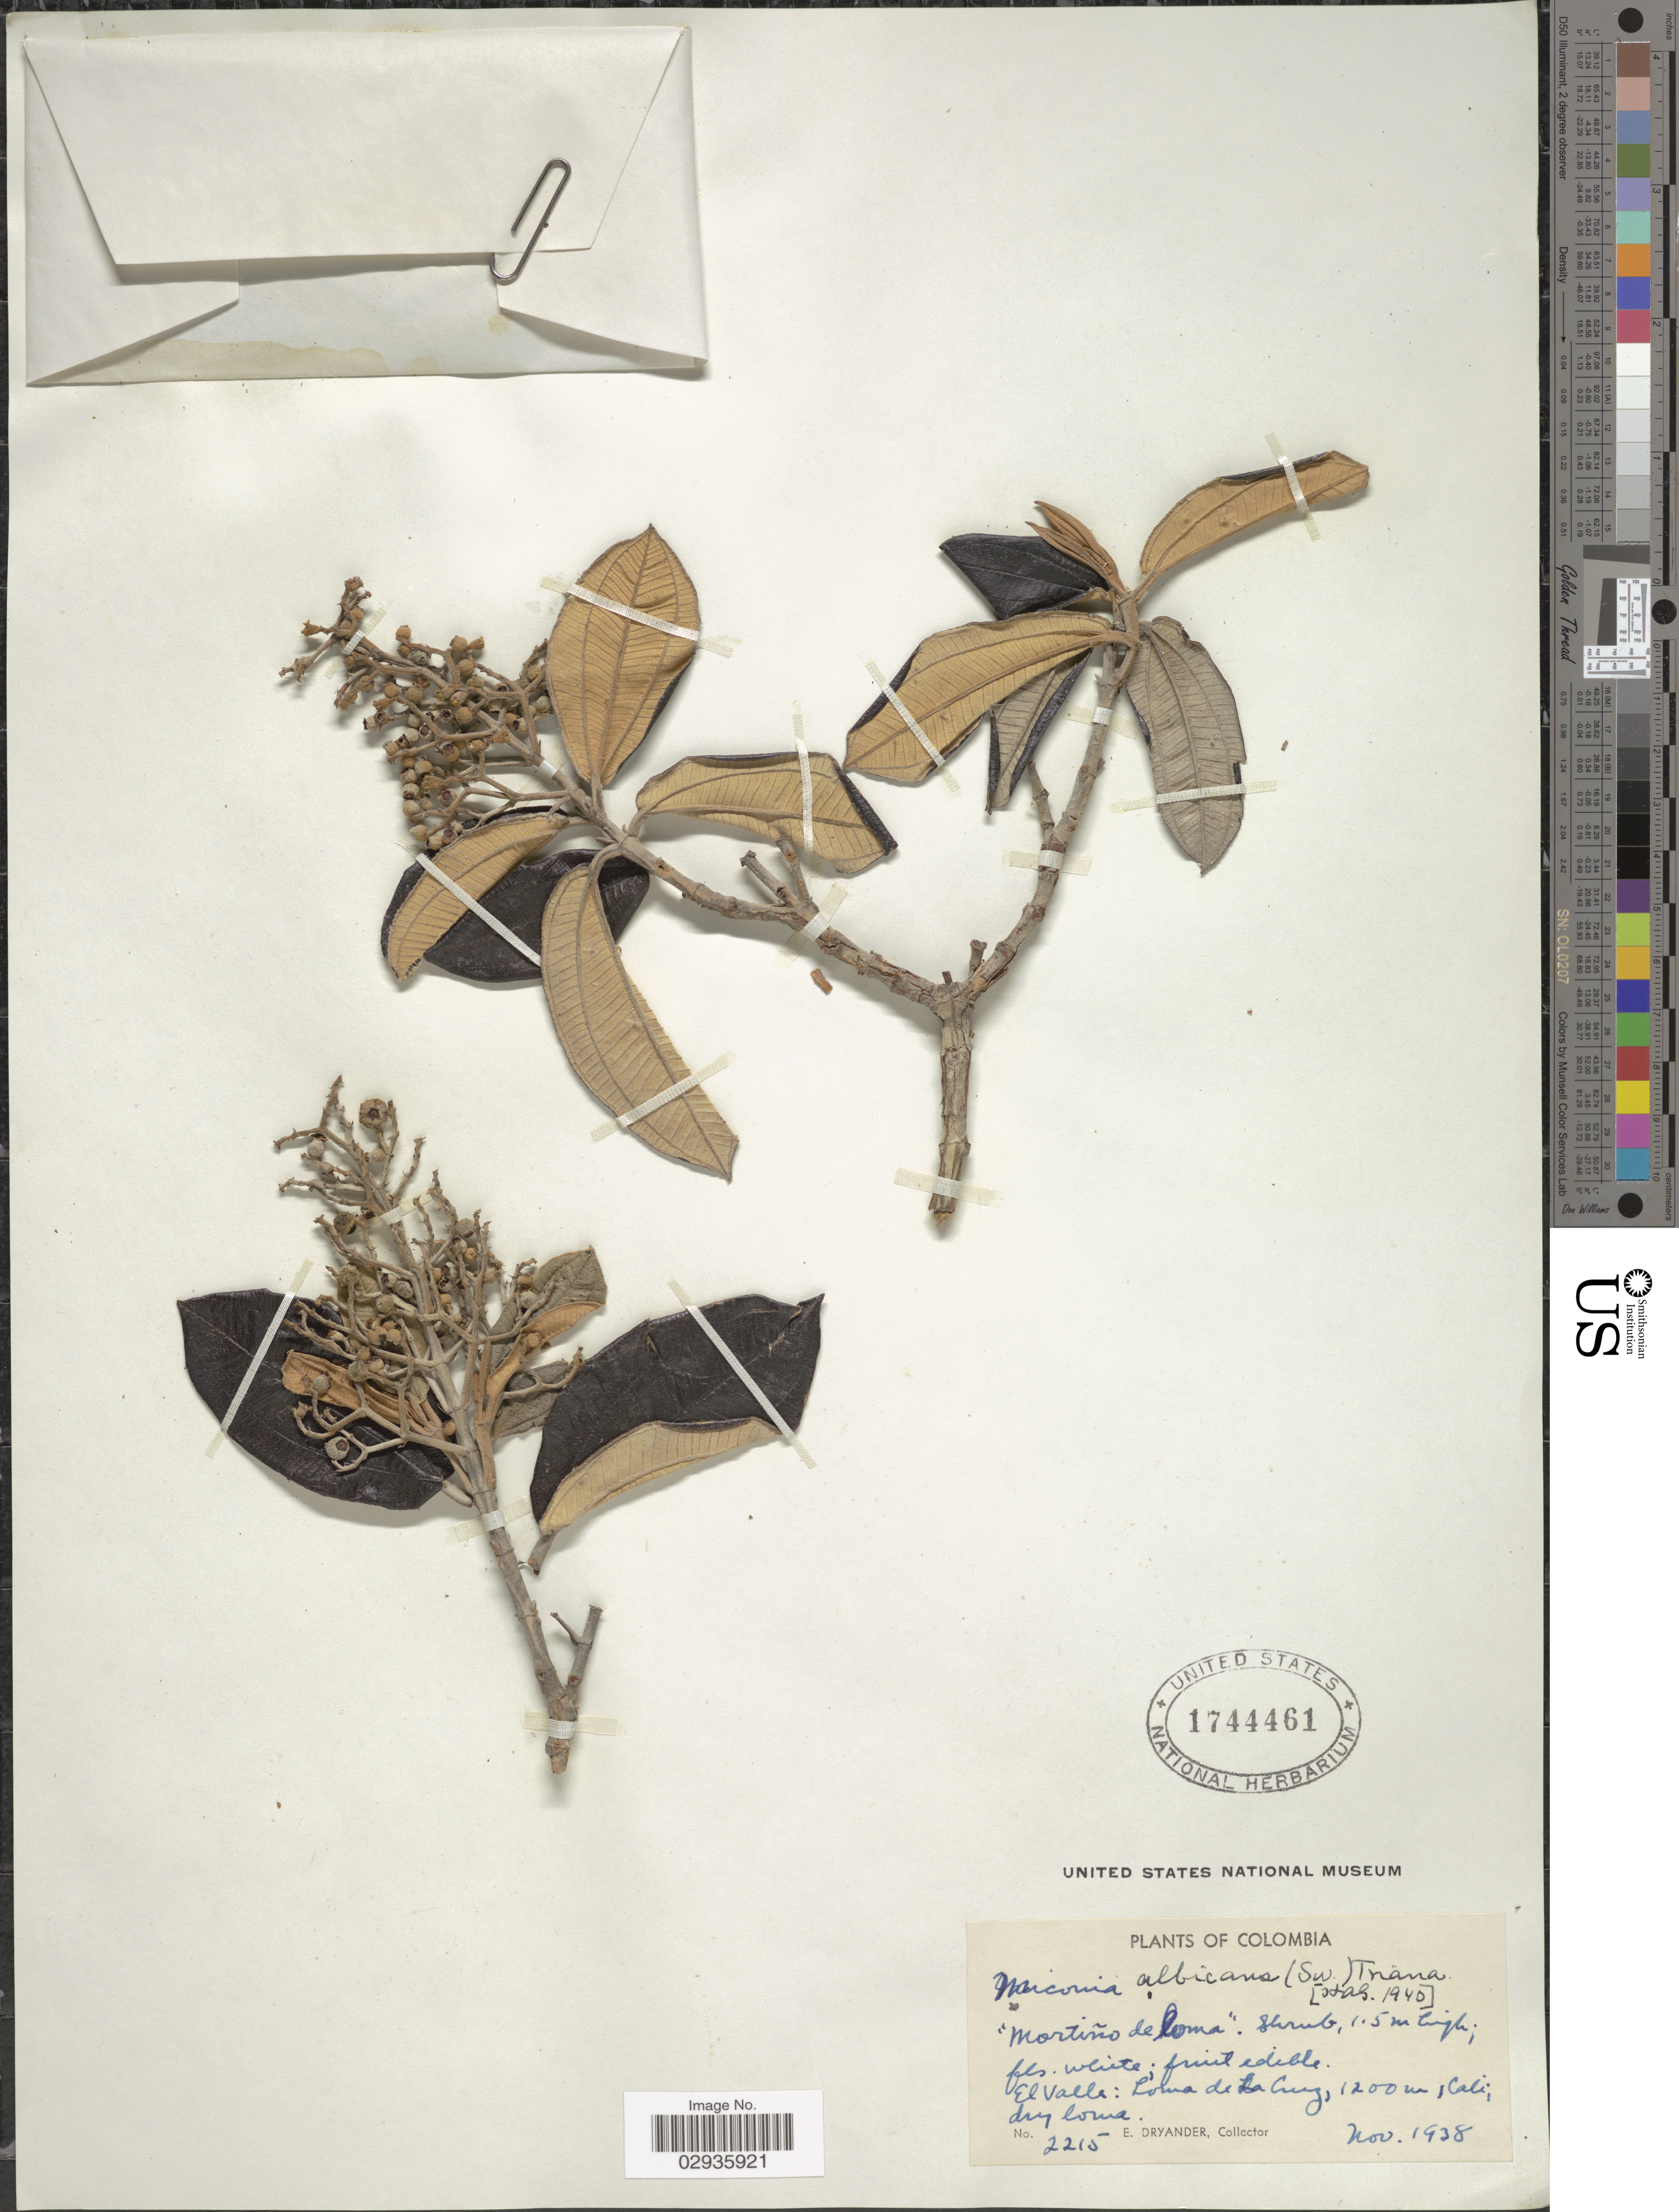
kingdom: Plantae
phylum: Tracheophyta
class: Magnoliopsida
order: Myrtales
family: Melastomataceae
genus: Miconia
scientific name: Miconia albicans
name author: (Sw.) Steud.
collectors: E. Dryander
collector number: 2215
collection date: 1938-11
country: Colombia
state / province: Valle del Cauca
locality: El Valle: Loma de La Cruz.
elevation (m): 1200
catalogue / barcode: US 1744461